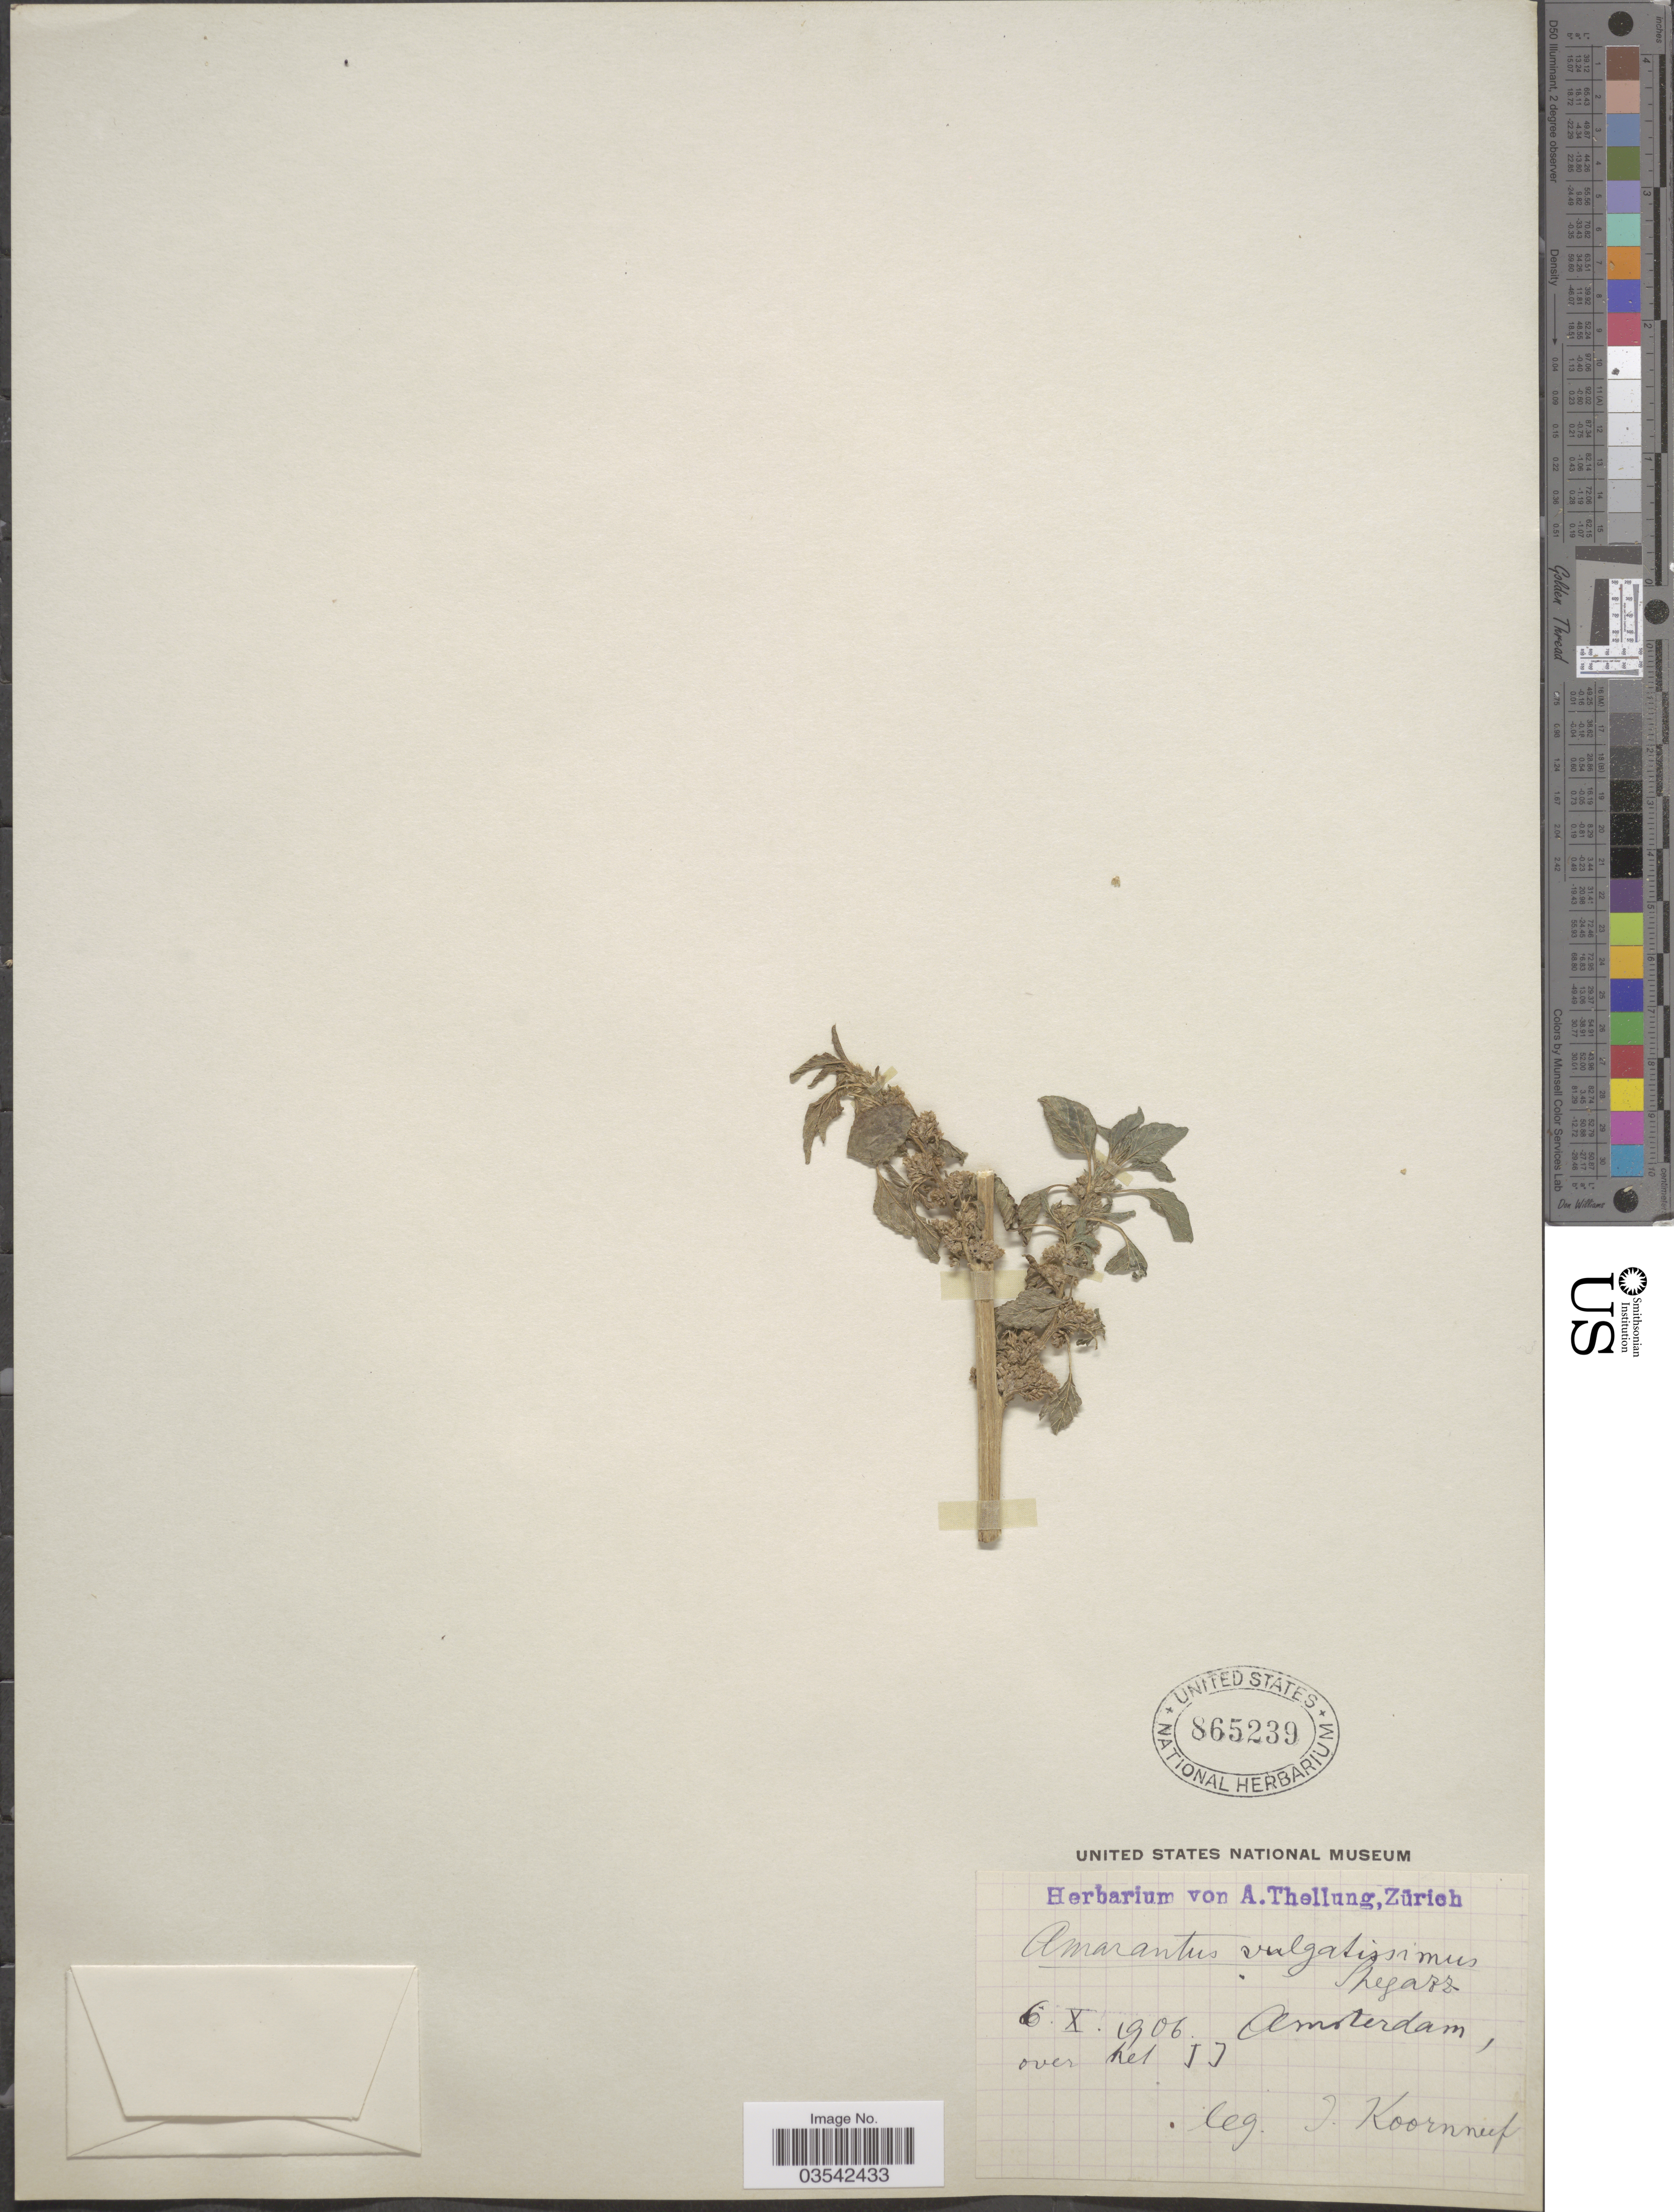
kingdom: Plantae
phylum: Tracheophyta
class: Magnoliopsida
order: Caryophyllales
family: Amaranthaceae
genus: Amaranthus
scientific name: Amaranthus vulgatissimus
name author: Speg.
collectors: J. Koornneef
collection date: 1906-10-06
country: Netherlands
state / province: Noord Holland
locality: Amsterdam, over het IJ.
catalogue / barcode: US 865239